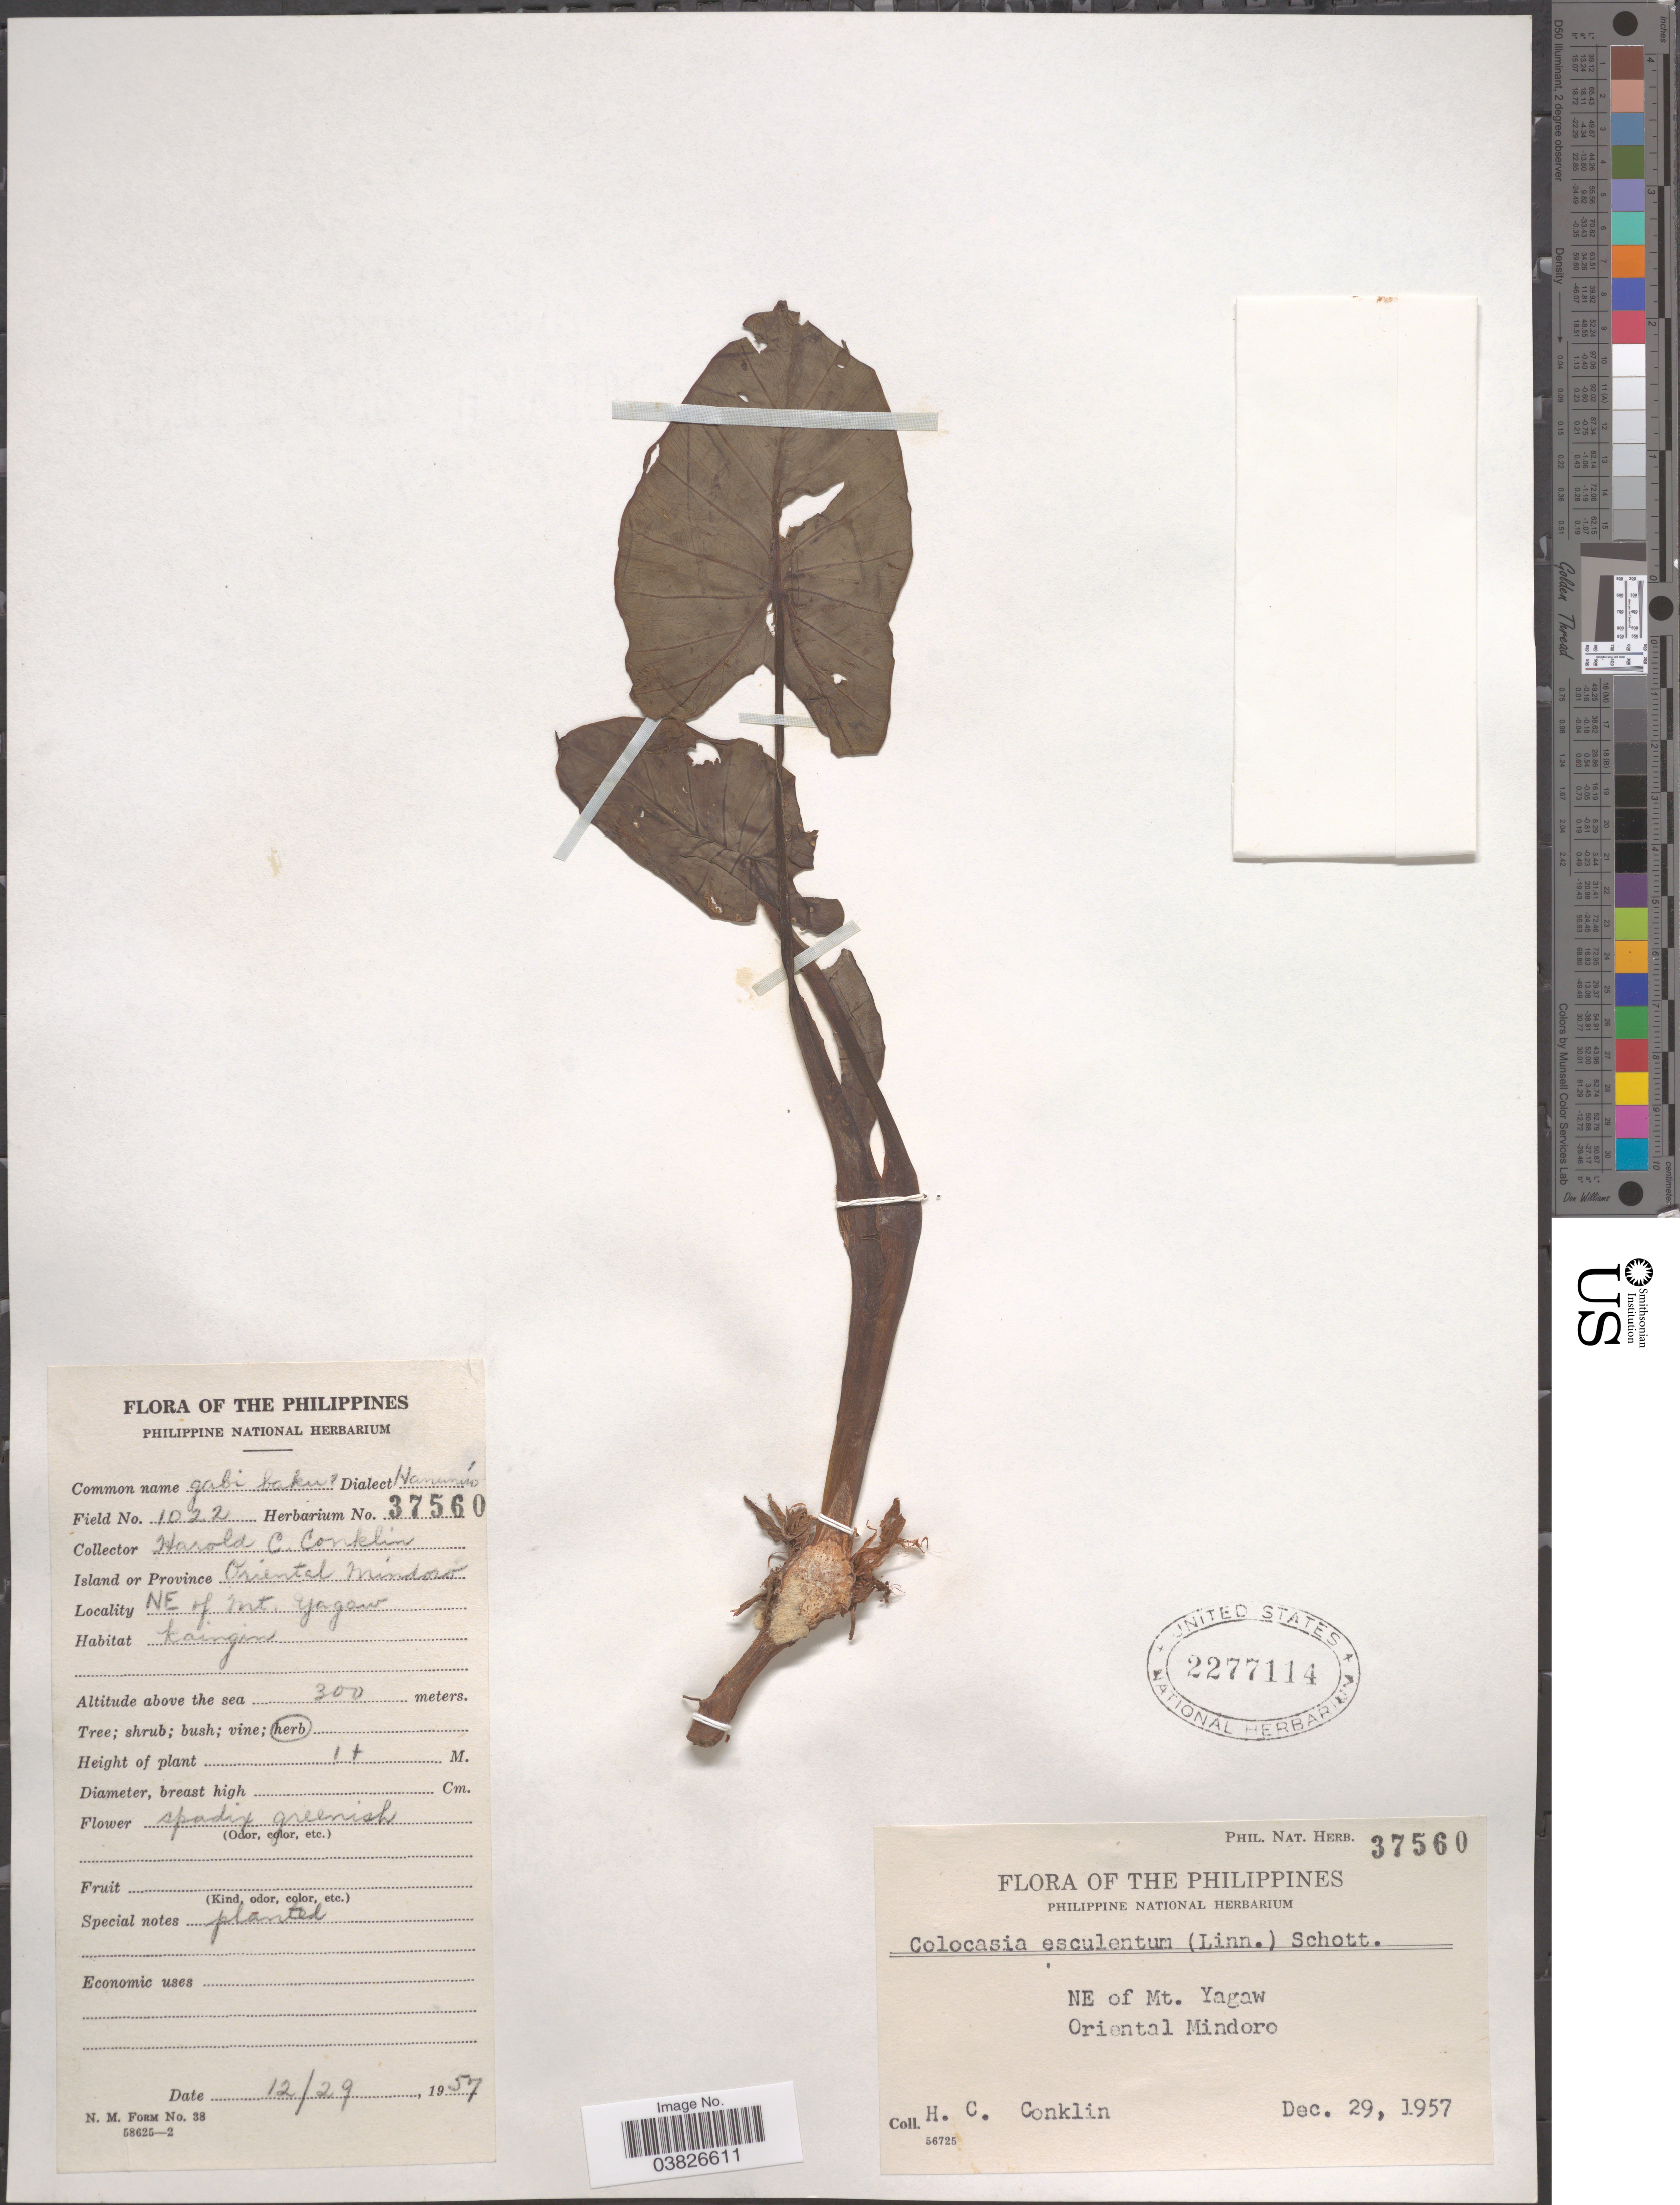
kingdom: Plantae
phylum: Tracheophyta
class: Liliopsida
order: Alismatales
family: Araceae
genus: Colocasia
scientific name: Colocasia esculenta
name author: (L.) Schott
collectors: H. Conklin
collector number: Phil. Nat. Herb. 37560/1022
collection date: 1957-12-29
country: Philippines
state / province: Mimaropa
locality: Island or Province Oriental Mindoro. NE of Mt. Yagaw.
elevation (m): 300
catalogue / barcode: US 2277114